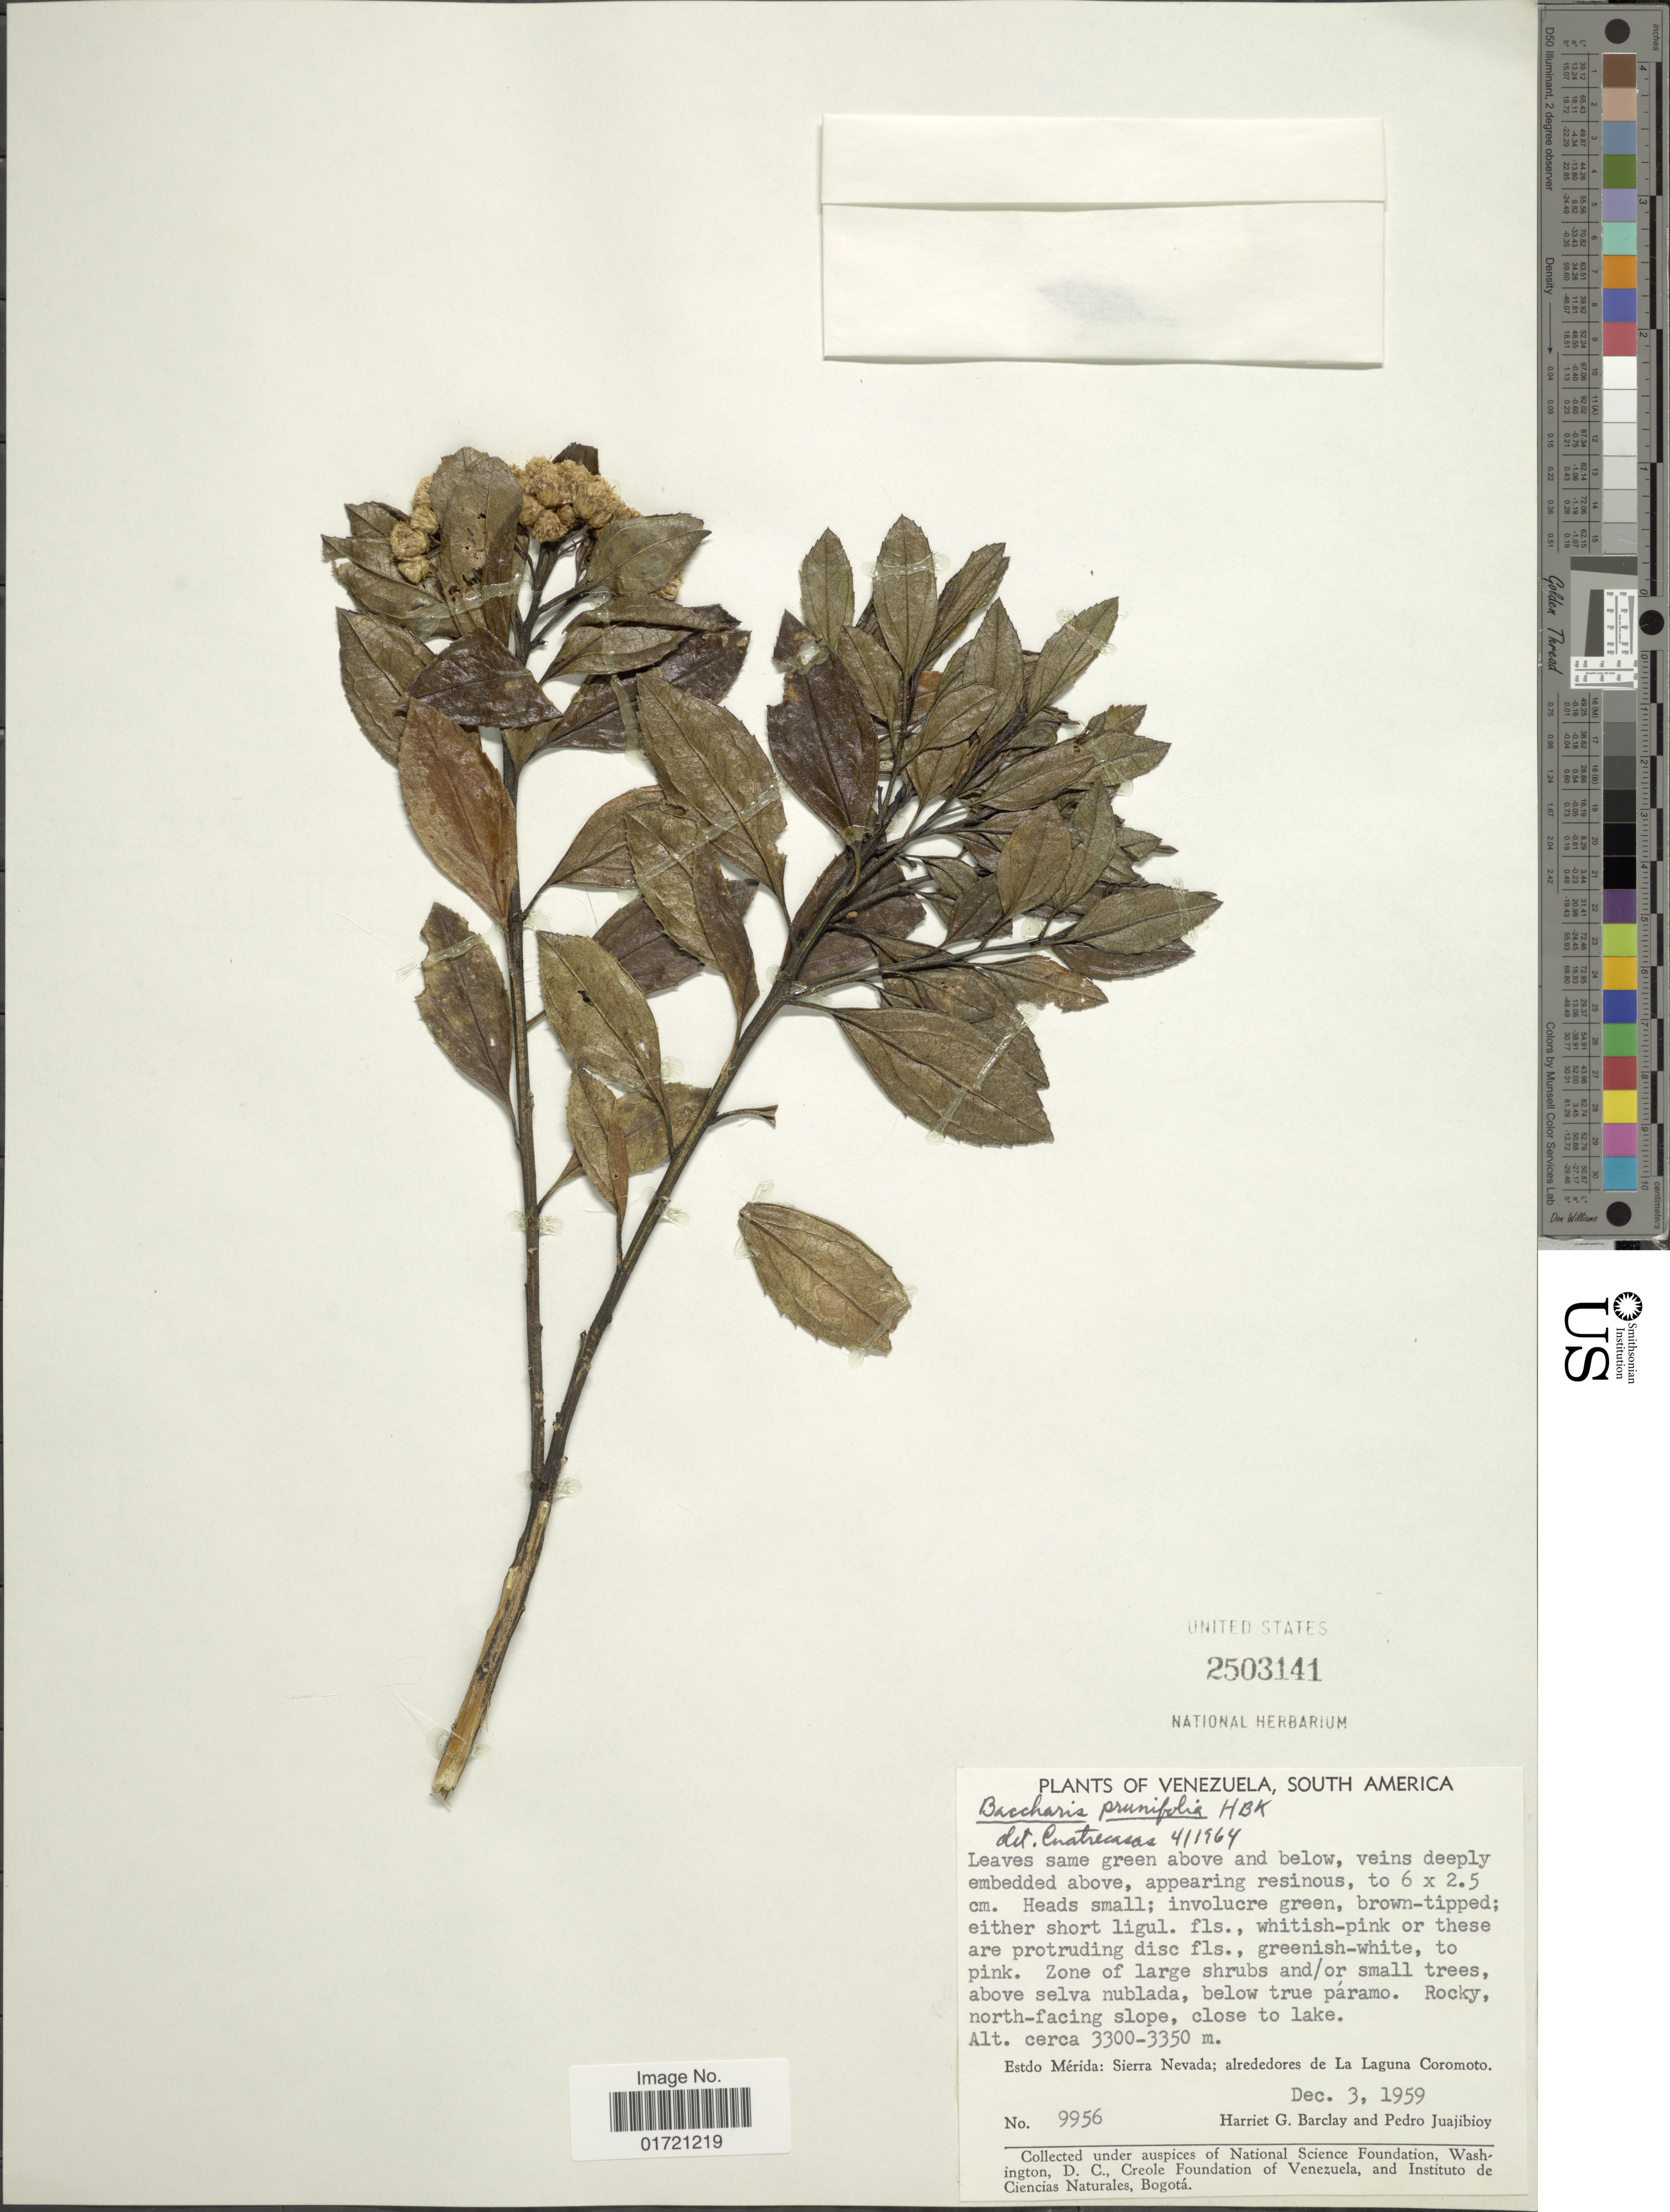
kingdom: Plantae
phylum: Tracheophyta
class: Magnoliopsida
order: Asterales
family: Asteraceae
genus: Baccharis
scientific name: Baccharis prunifolia var. subprunifolia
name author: Cuatrec.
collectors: H. G. Barclay & P. Juajibioy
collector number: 9956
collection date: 1959-12-03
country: Venezuela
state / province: Mérida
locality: Rocky, north-facing slope, close to lake. Estdo Mérida: Sierra Nevada; alrededores de La Laguna Coromoto.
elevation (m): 3300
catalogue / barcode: US 2503141